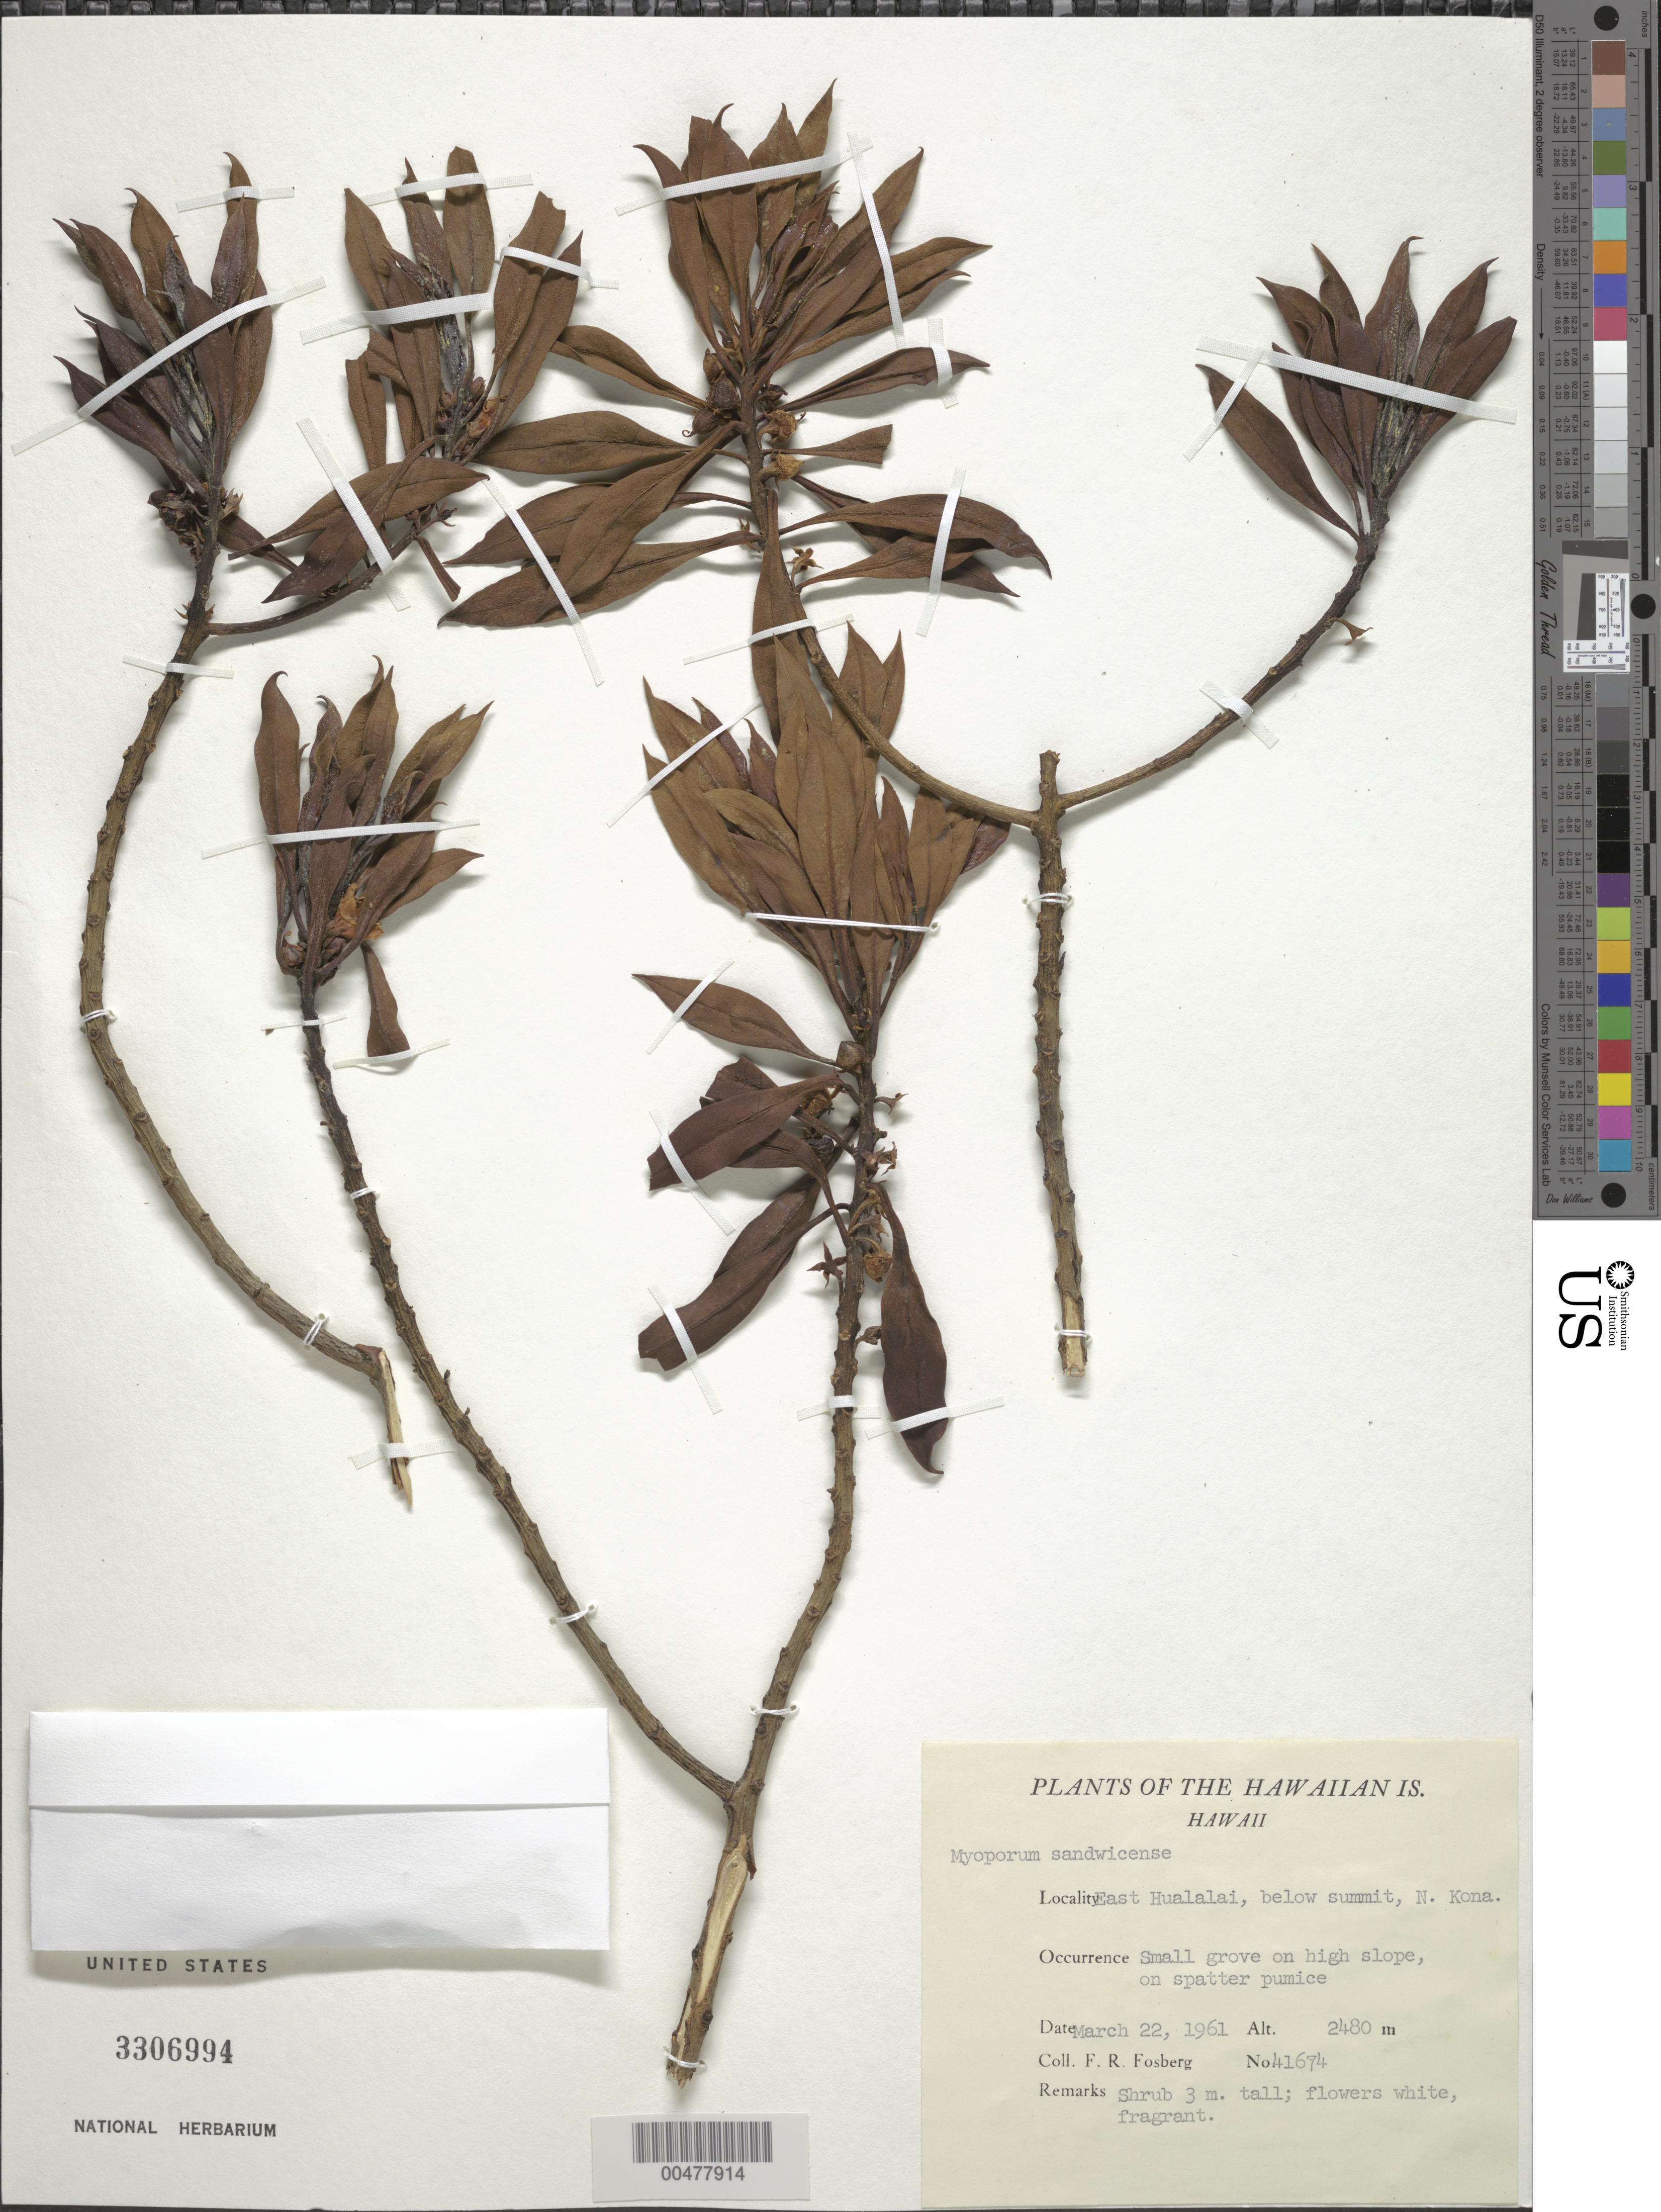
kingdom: Plantae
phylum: Tracheophyta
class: Magnoliopsida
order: Lamiales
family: Scrophulariaceae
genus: Myoporum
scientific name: Myoporum sandwicense subsp. sandwicense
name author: A. Gray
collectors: F. R. Fosberg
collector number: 41674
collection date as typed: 22 Mar 1961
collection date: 1961-03-22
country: United States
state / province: Hawaii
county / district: Hawaii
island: Hawaii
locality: E Hualalai, below summit, N Kona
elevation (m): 2480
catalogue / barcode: US 3306994